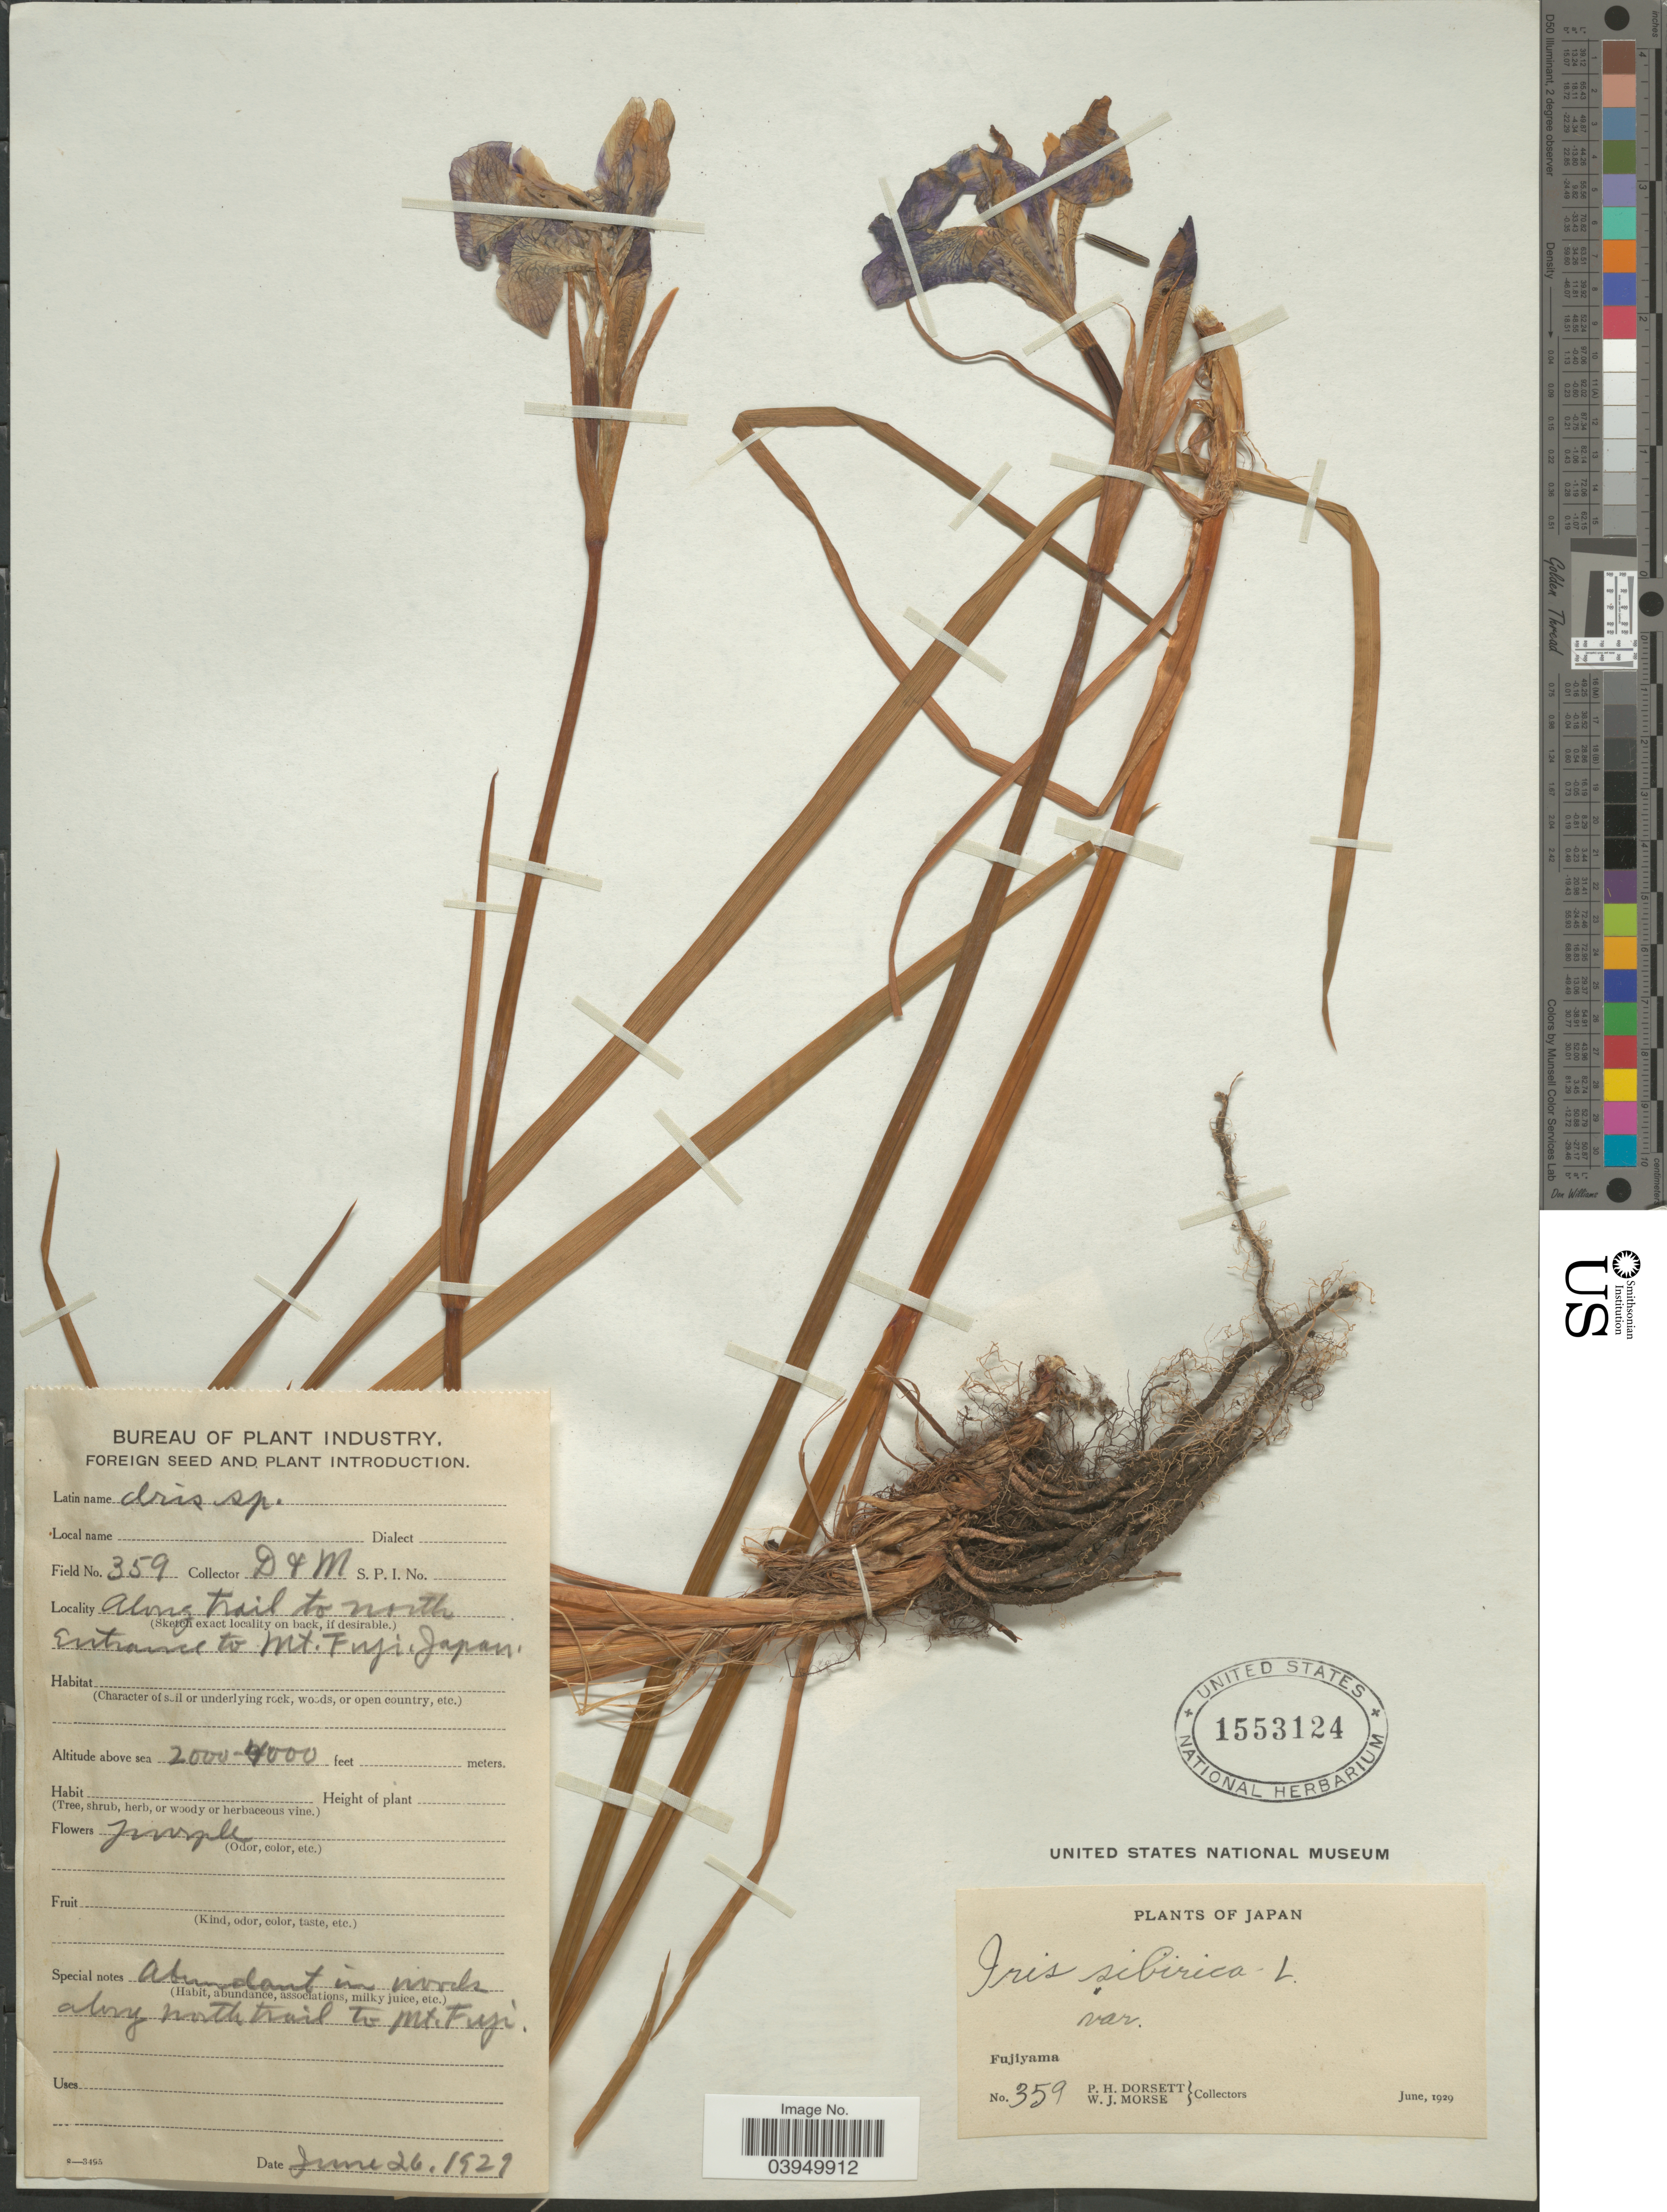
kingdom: Plantae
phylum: Tracheophyta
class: Liliopsida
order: Asparagales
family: Iridaceae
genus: Iris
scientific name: Iris sibirica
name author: L.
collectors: P. H. Dorsett & W. J. Morse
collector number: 359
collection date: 1929-06-26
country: Japan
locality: Along trail to North Entrance to Mt. Fuji. Fujiyama.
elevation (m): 610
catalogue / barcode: US 1553124